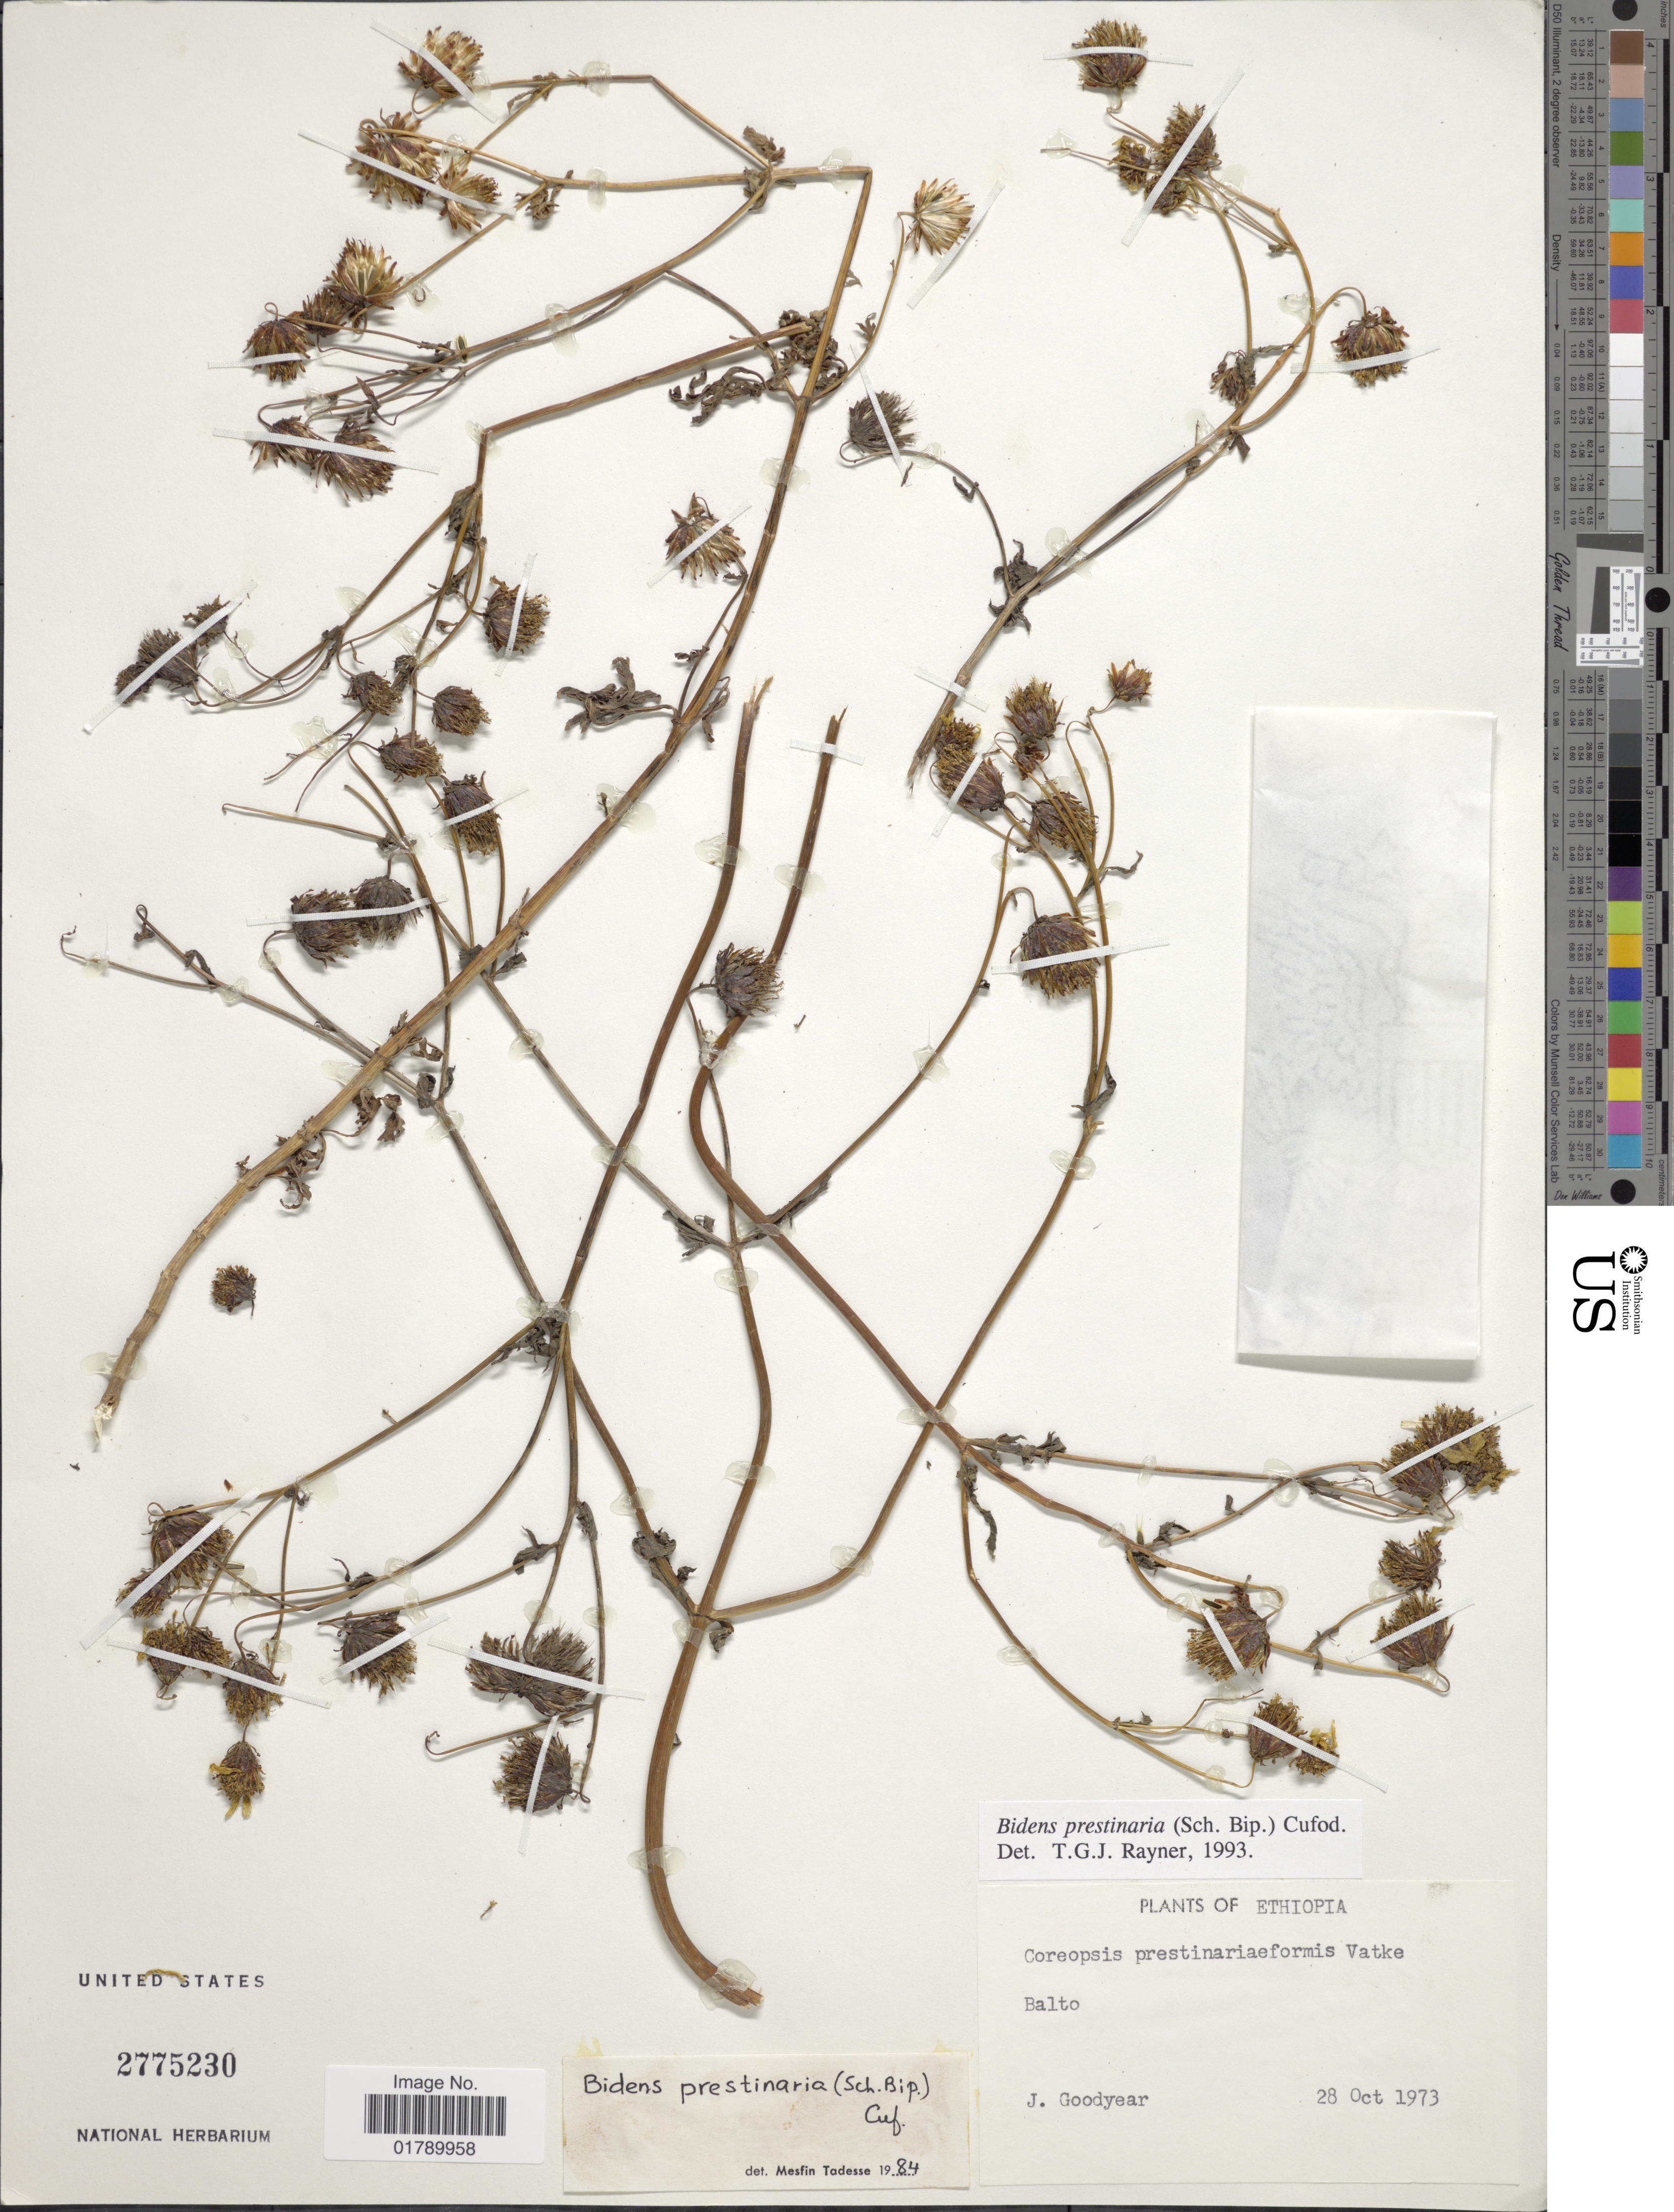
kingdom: Plantae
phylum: Tracheophyta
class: Magnoliopsida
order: Asterales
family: Asteraceae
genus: Bidens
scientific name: Bidens prestinaria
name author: (Sch. Bip.) Cufod.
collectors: J. Goodyear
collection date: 1973-10-28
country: Eritrea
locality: Balto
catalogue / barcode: US 2775230